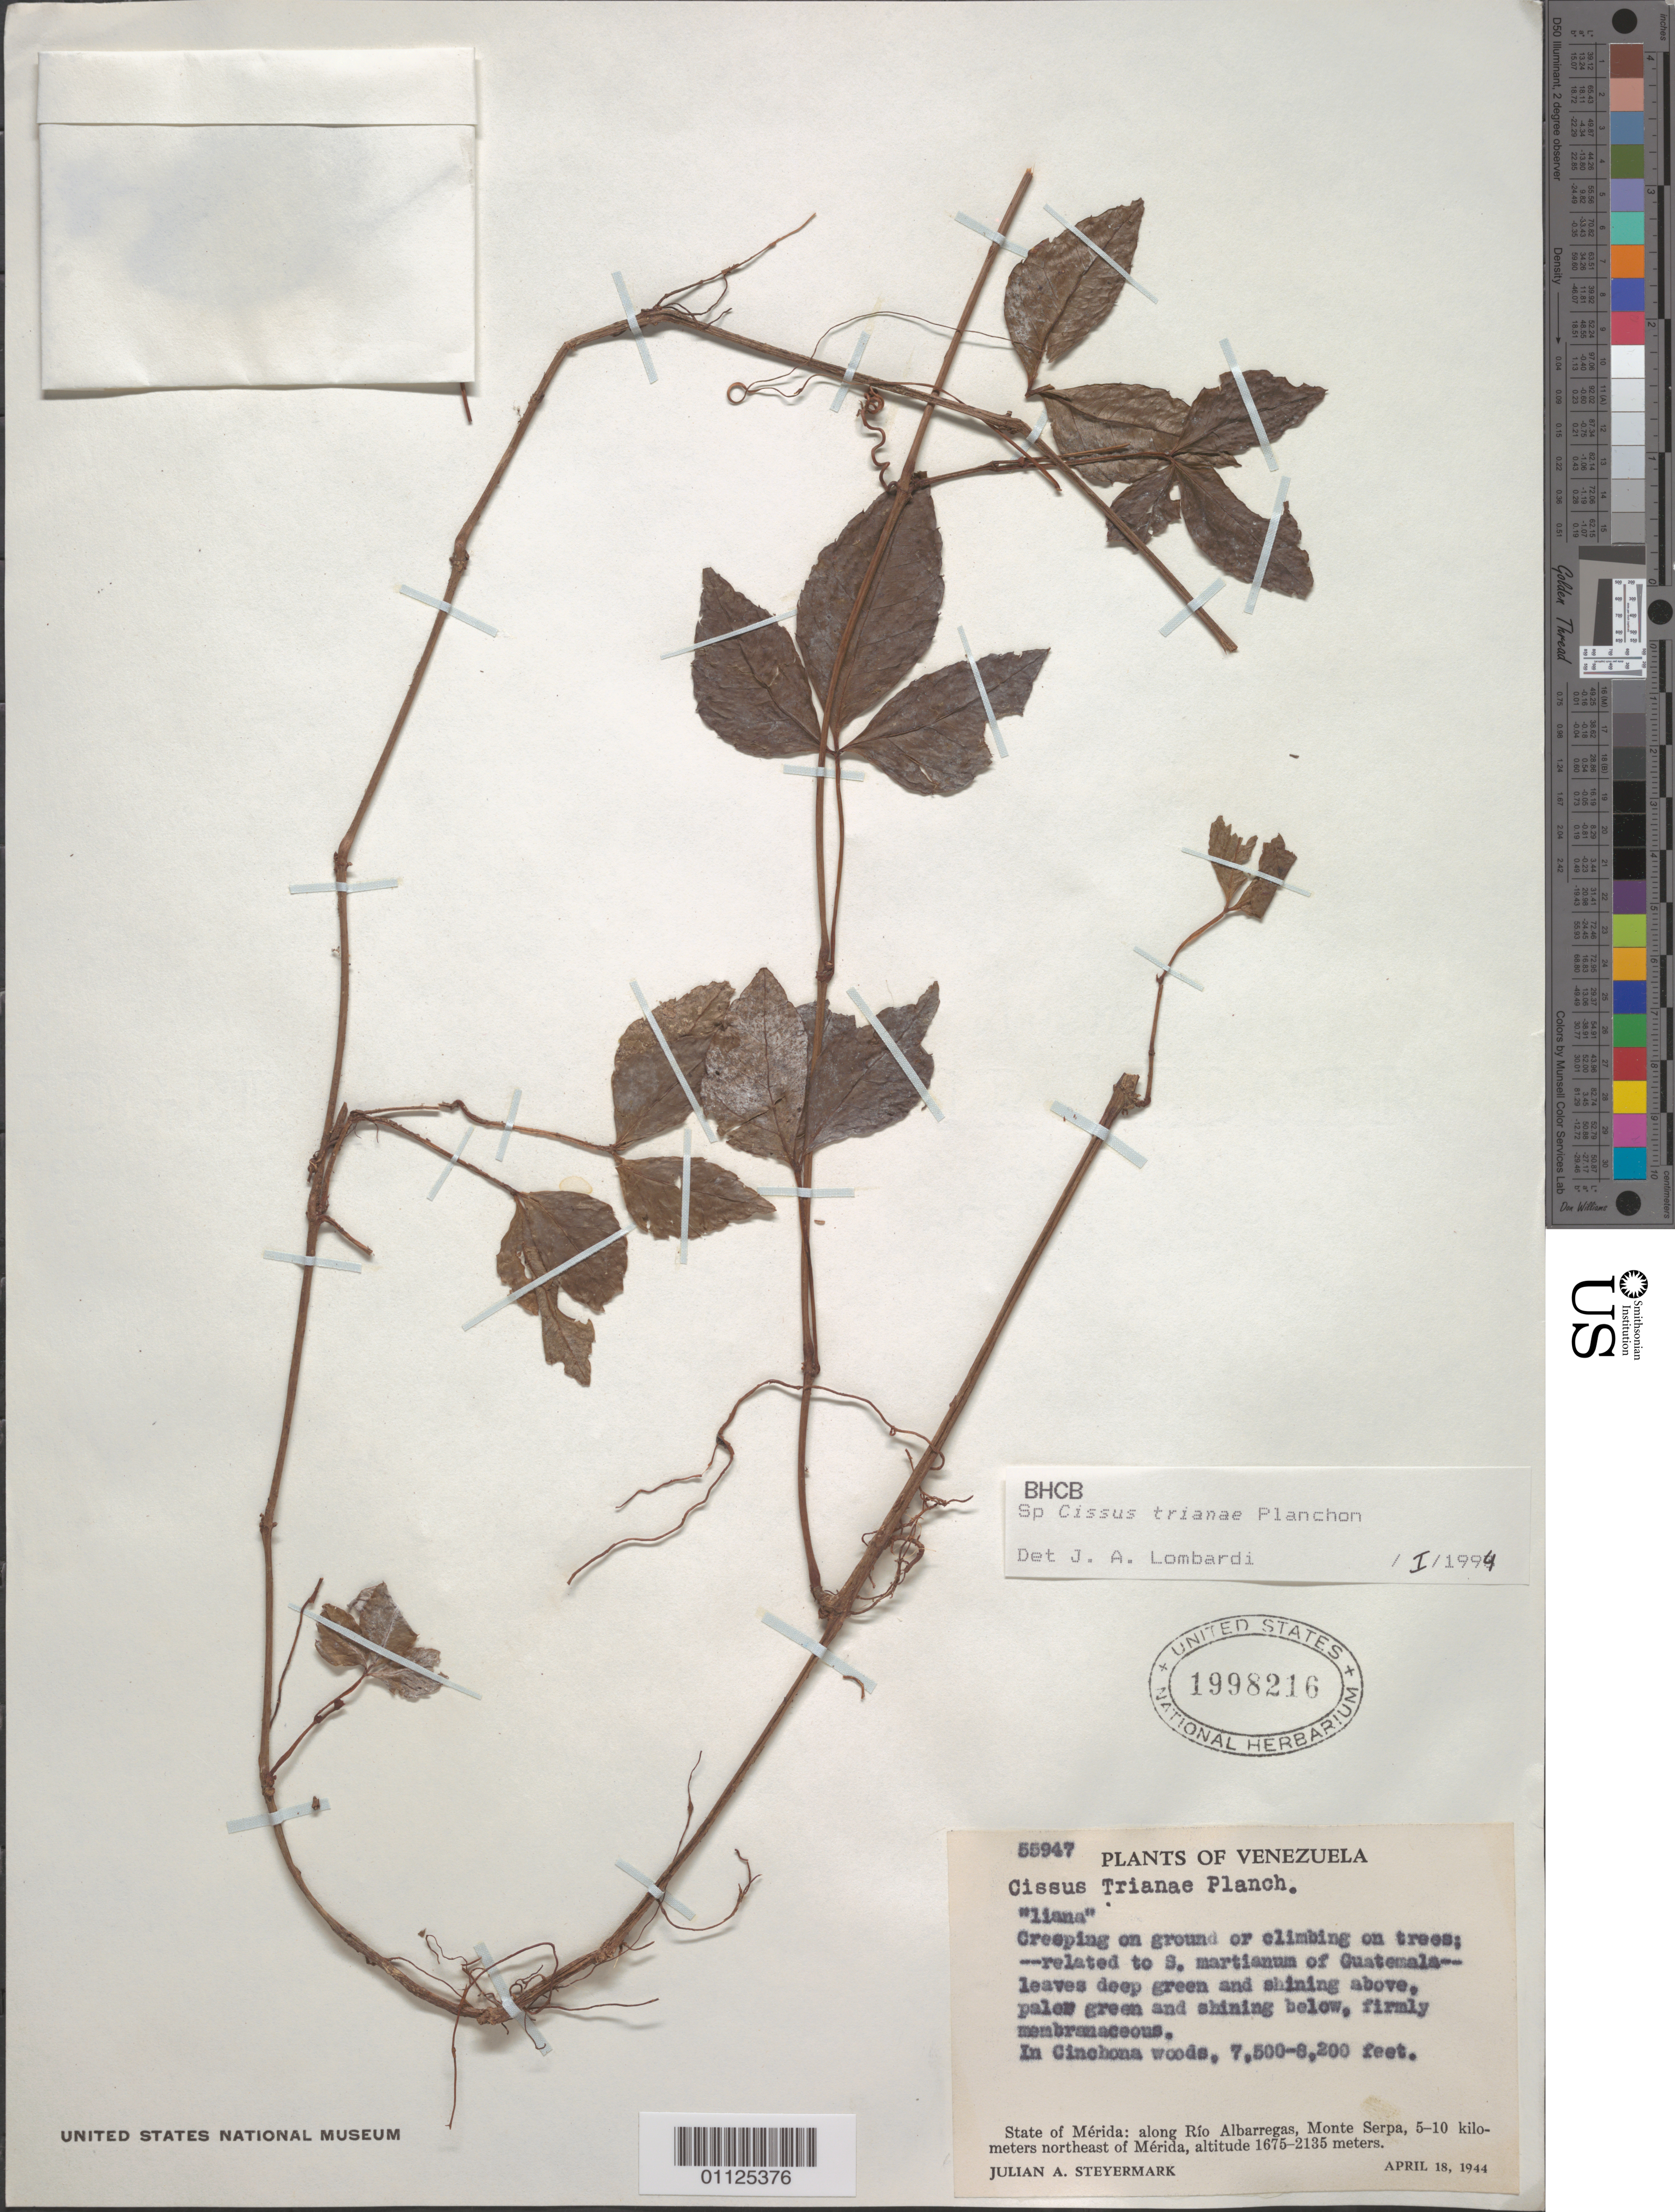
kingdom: Plantae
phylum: Tracheophyta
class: Magnoliopsida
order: Vitales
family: Vitaceae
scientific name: Apocissus trianae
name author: (Planch.) Jackes & Trias-Blasi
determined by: Wen, Jun, (BOT), Smithsonian Institution - National Museum of Natural History (UNITED STATES)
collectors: J. Steyermark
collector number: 55947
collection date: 1944-04-18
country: Venezuela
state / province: Mérida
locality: Along Rio Albarregas, Monte Serpa, 5 - 10 km N of Merida.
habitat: Creeping on ground or climbing on trees. In Cinchona woods. Liana.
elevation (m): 1675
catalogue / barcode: US 1998216